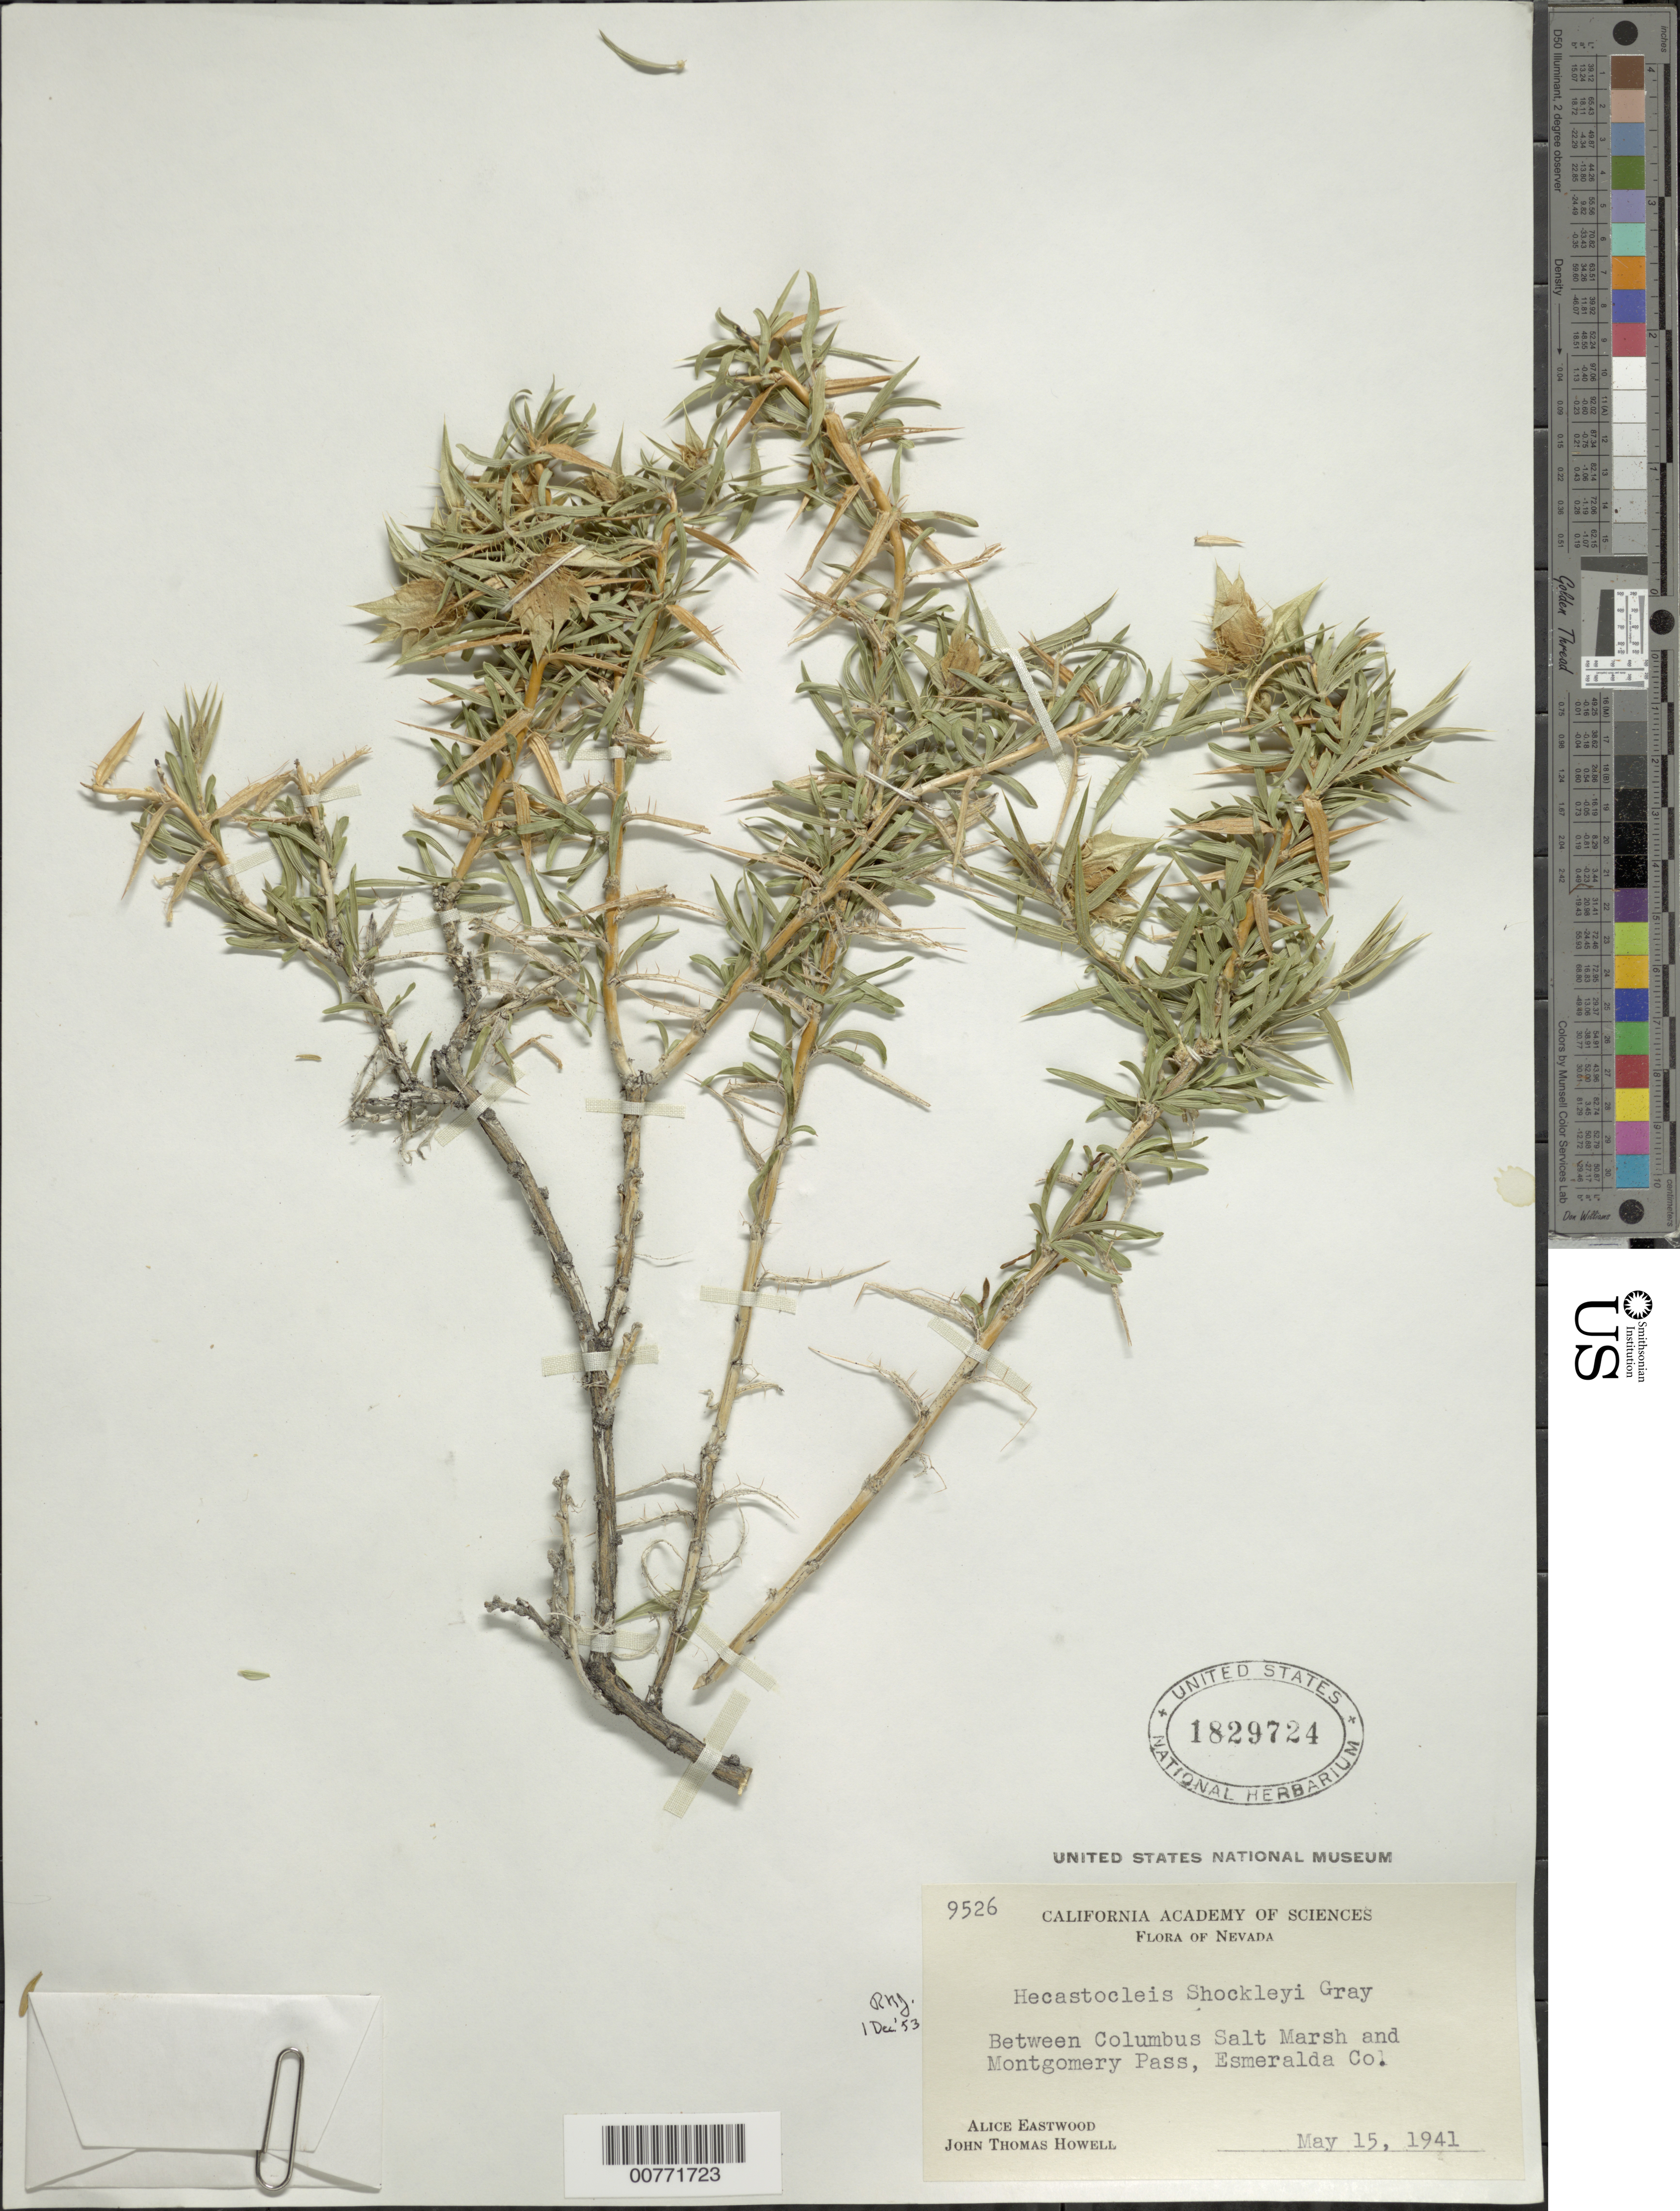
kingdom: Plantae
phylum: Tracheophyta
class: Magnoliopsida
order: Asterales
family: Asteraceae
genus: Hecastocleis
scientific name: Hecastocleis shockleyi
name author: A. Gray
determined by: R. H. J.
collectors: A. Eastwood & J. T. Howell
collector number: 9526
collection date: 1941-05-15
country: United States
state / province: Nevada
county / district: Esmeralda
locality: Columbus Salt Marsh to Montgomery Pass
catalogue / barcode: US 1829724